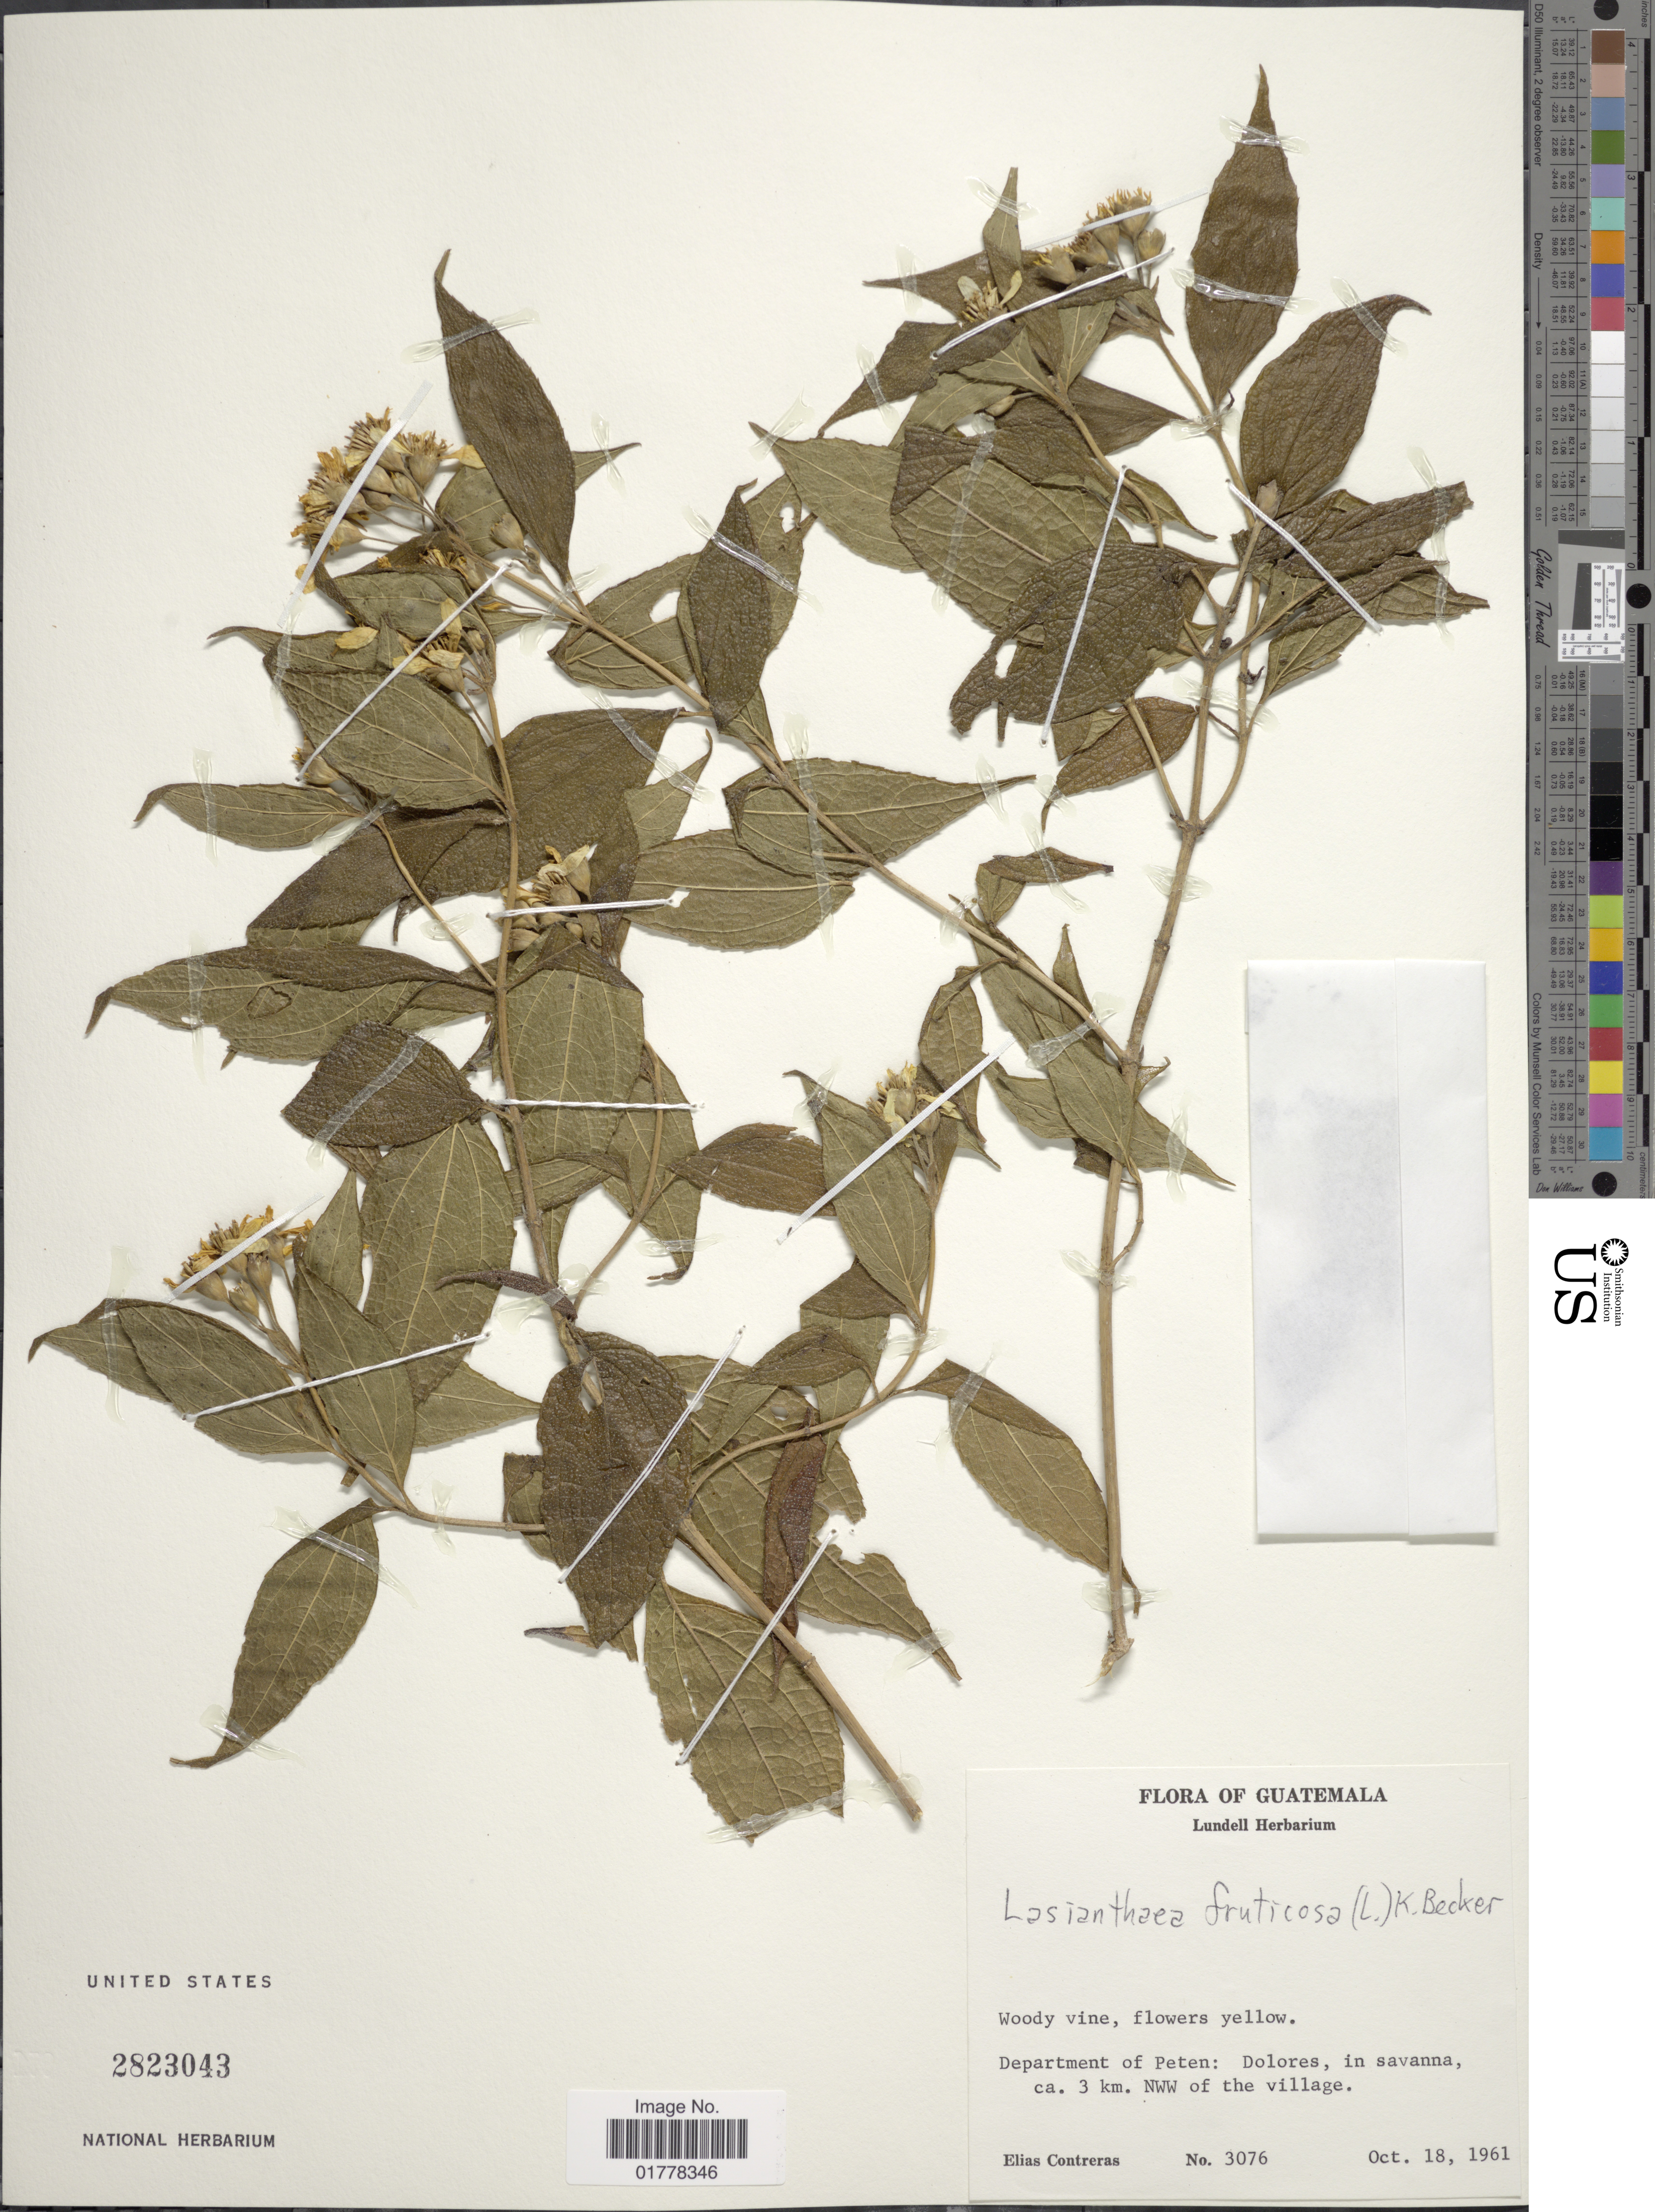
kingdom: Plantae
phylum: Tracheophyta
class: Magnoliopsida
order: Asterales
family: Asteraceae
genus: Lasianthaea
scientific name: Lasianthaea fruticosa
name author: (L.) K.M. Becker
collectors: E. Contreras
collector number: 3076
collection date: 1961-10-18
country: Guatemala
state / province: El Petén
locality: Department of Peten: Dolores, in savanna, ca. 3 km. NWW of the village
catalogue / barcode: US 2823043